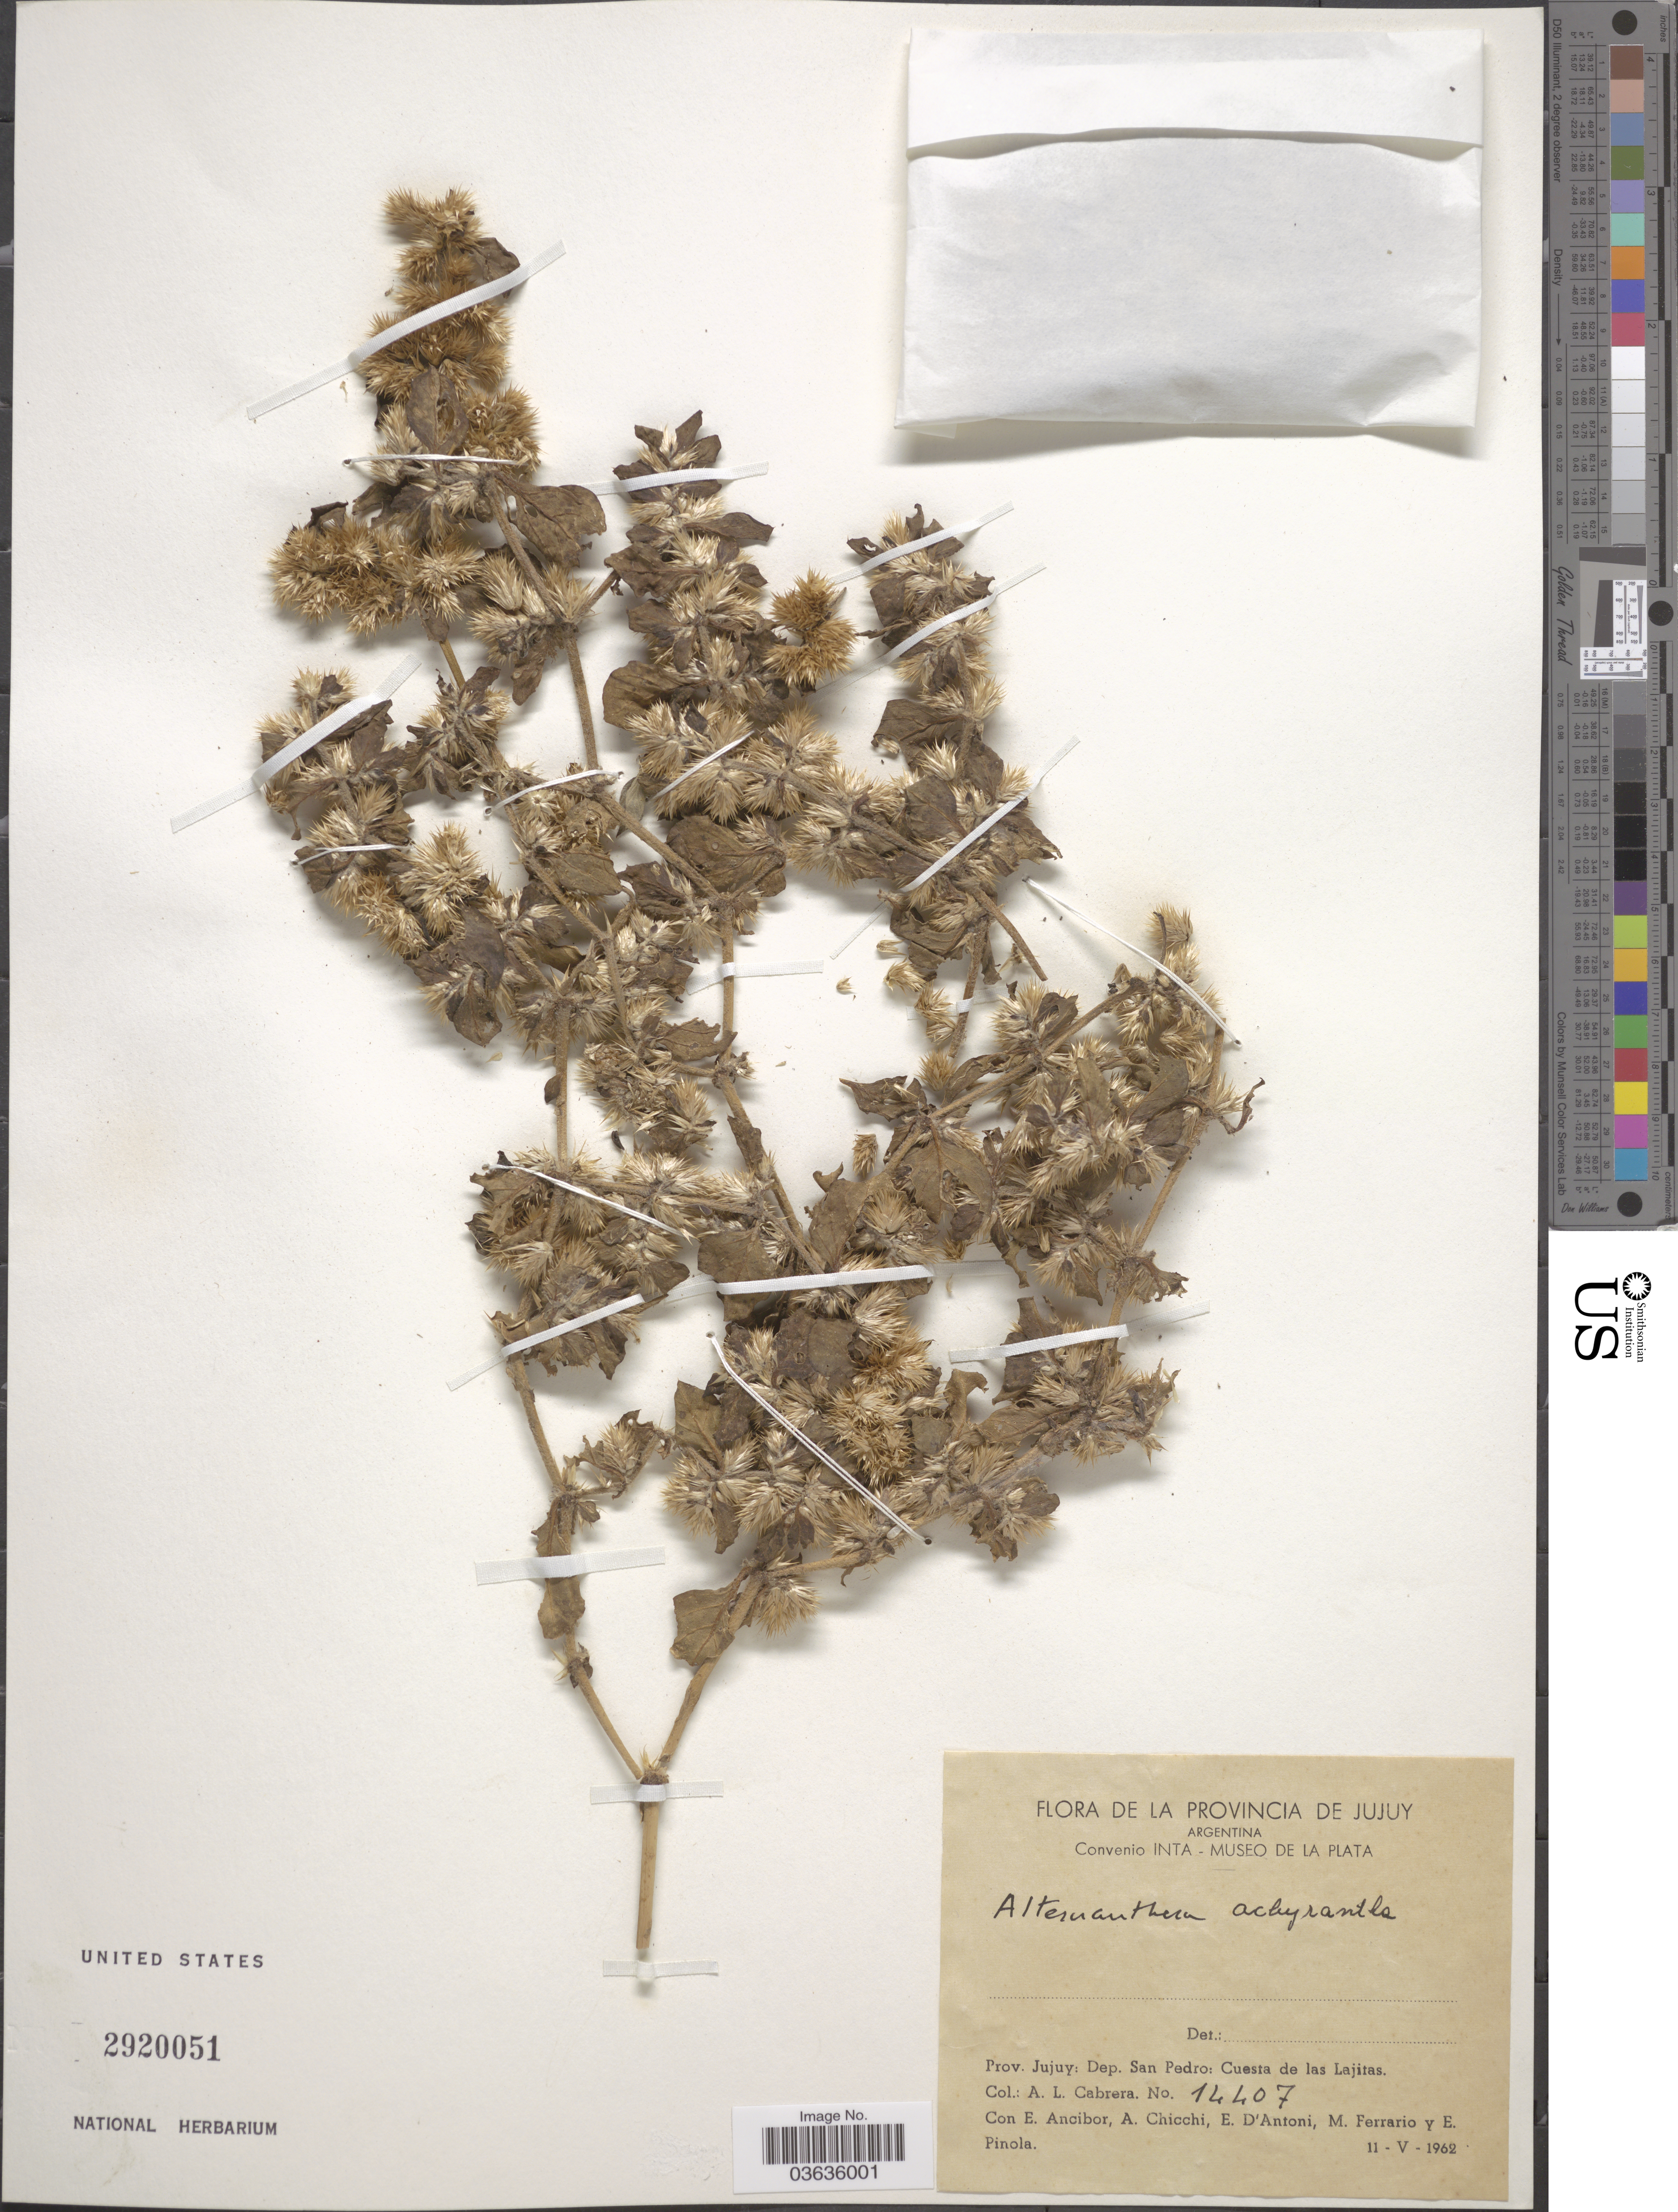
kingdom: Plantae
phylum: Tracheophyta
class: Magnoliopsida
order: Caryophyllales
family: Amaranthaceae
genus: Alternanthera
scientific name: Alternanthera achyrantha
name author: (L.) R. Br.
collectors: A. L. Cabrera, E. Ancibor, A. Chicchi, E. D'Antoni & et al.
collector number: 14407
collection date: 1962-05-11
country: Argentina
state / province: Jujuy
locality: Dep. San Pedro: Cuesta de las Lajitas.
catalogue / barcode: US 2920051